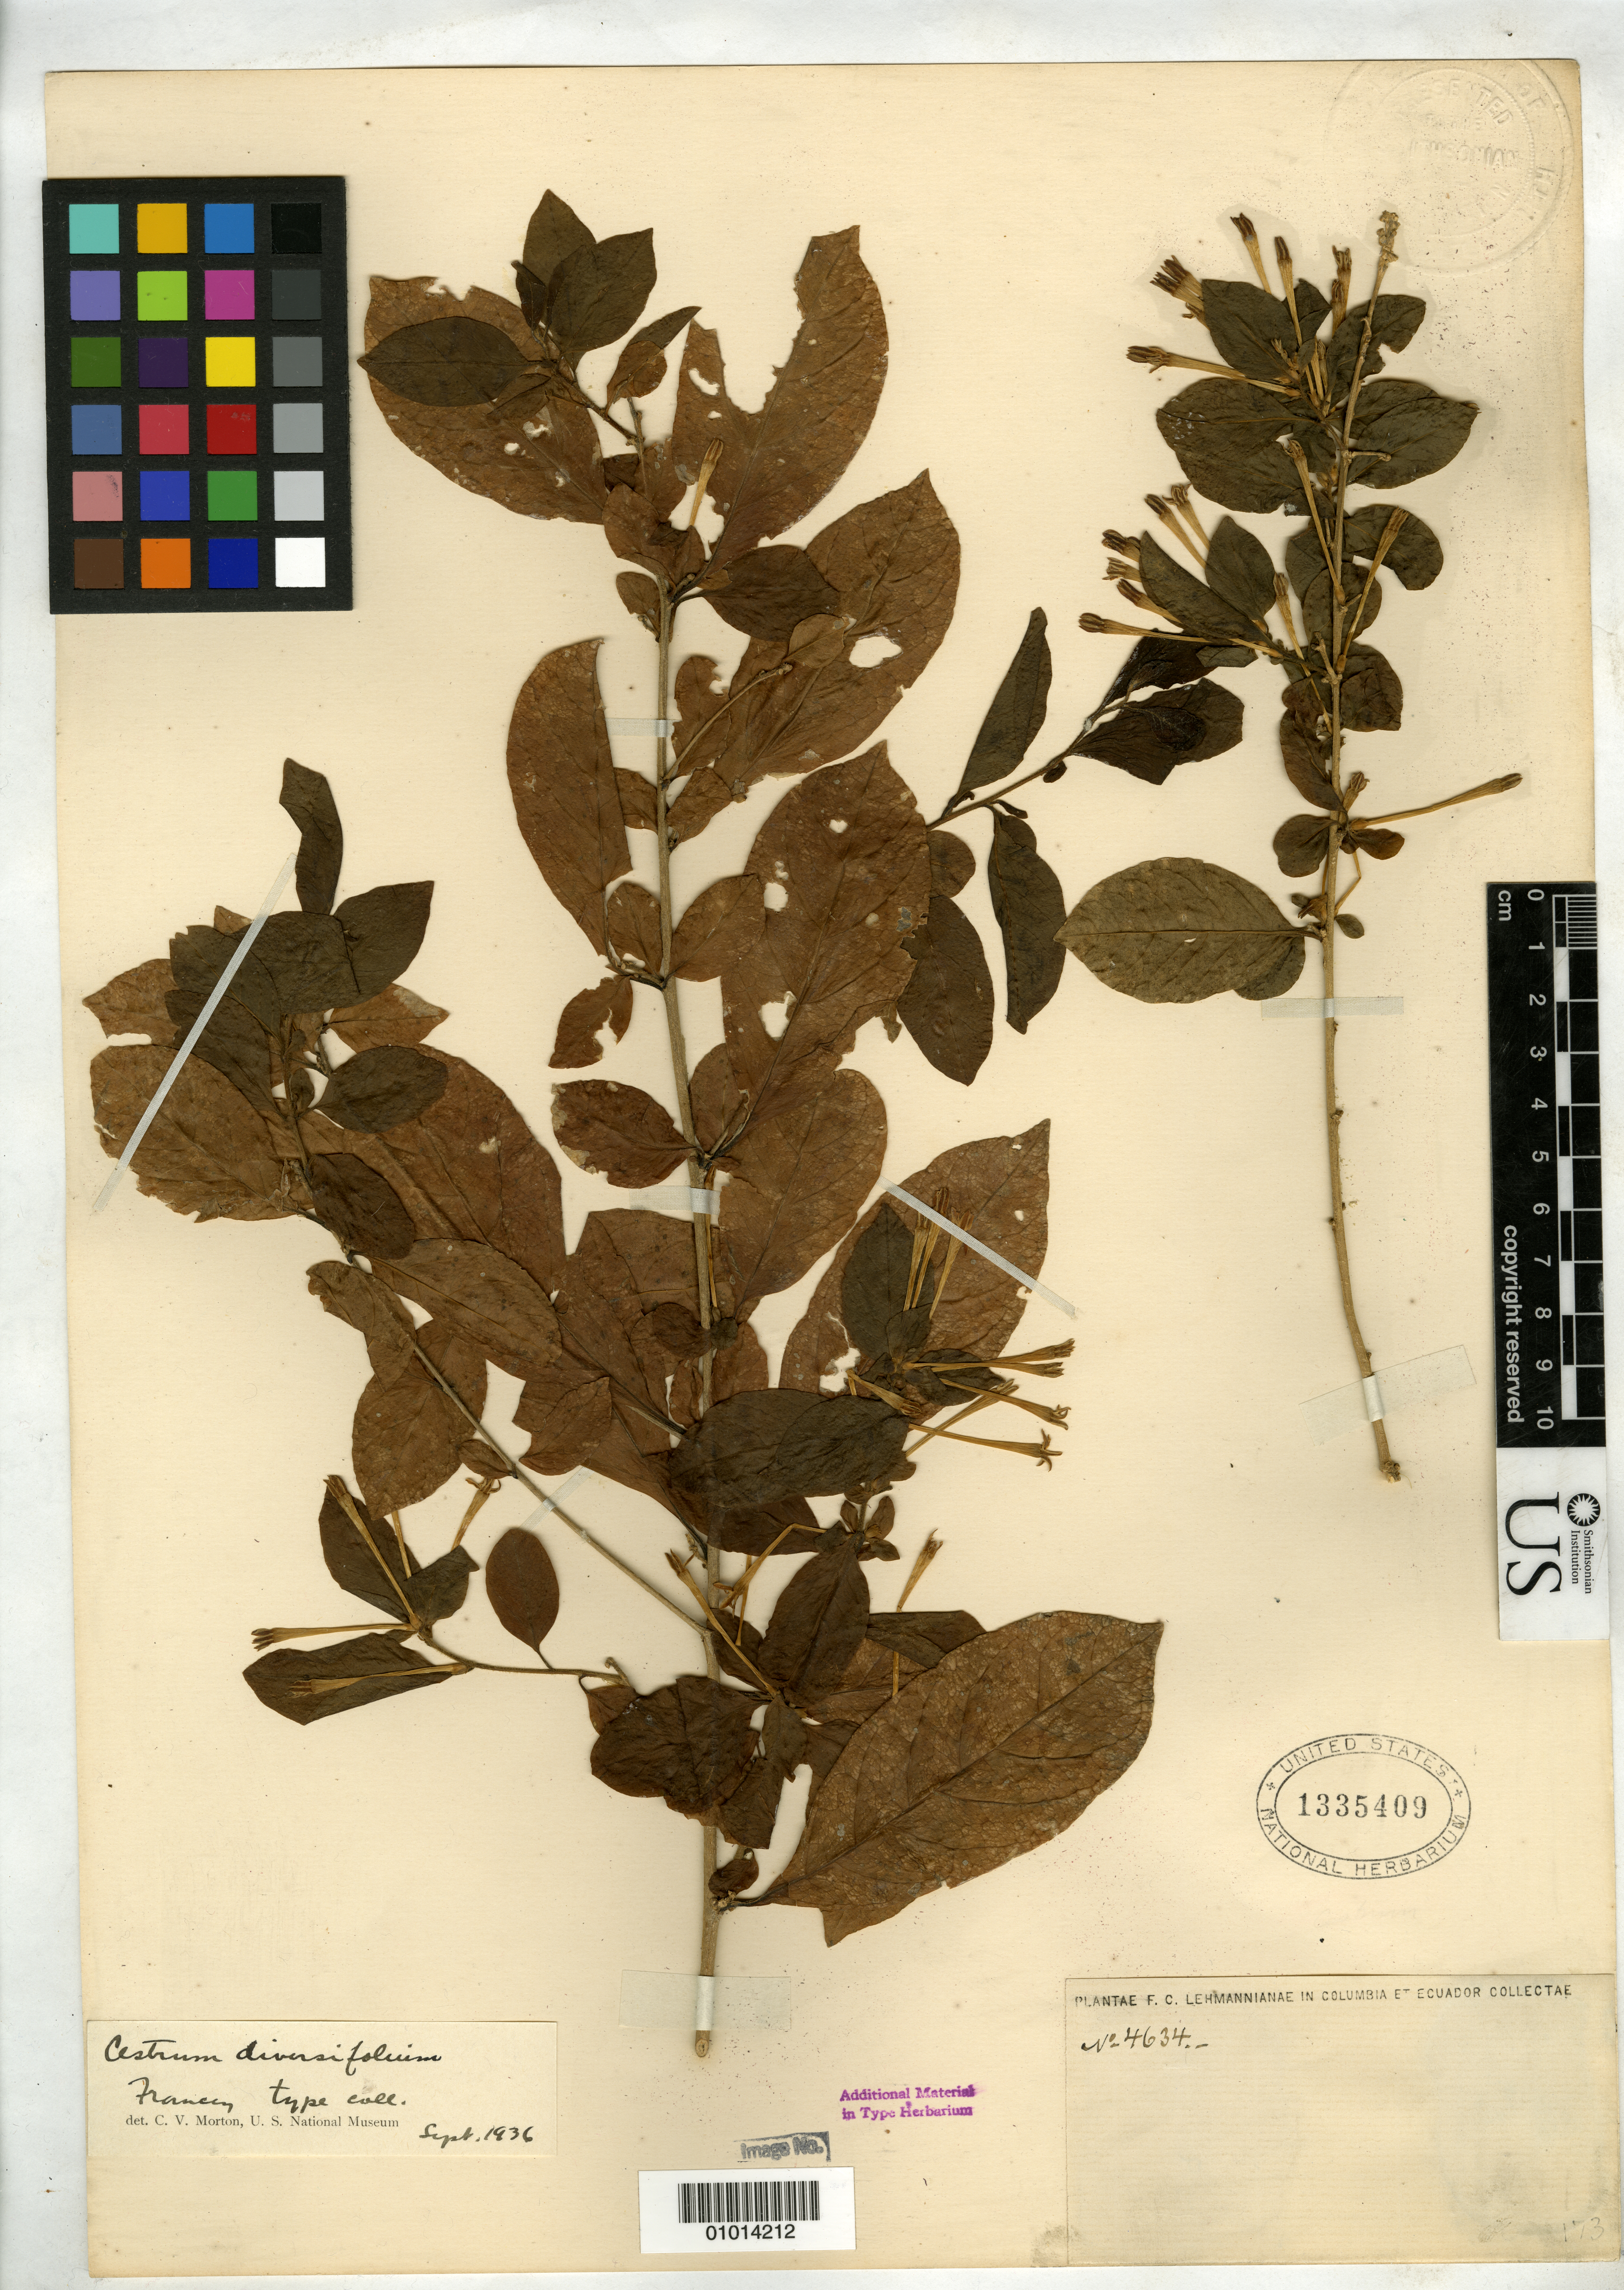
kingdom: Plantae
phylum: Tracheophyta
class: Magnoliopsida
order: Solanales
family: Solanaceae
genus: Cestrum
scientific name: Cestrum diversifolium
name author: Francey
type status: Isosyntype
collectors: F. C. Lehmann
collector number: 4634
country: Colombia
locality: Juga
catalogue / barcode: US 1335409